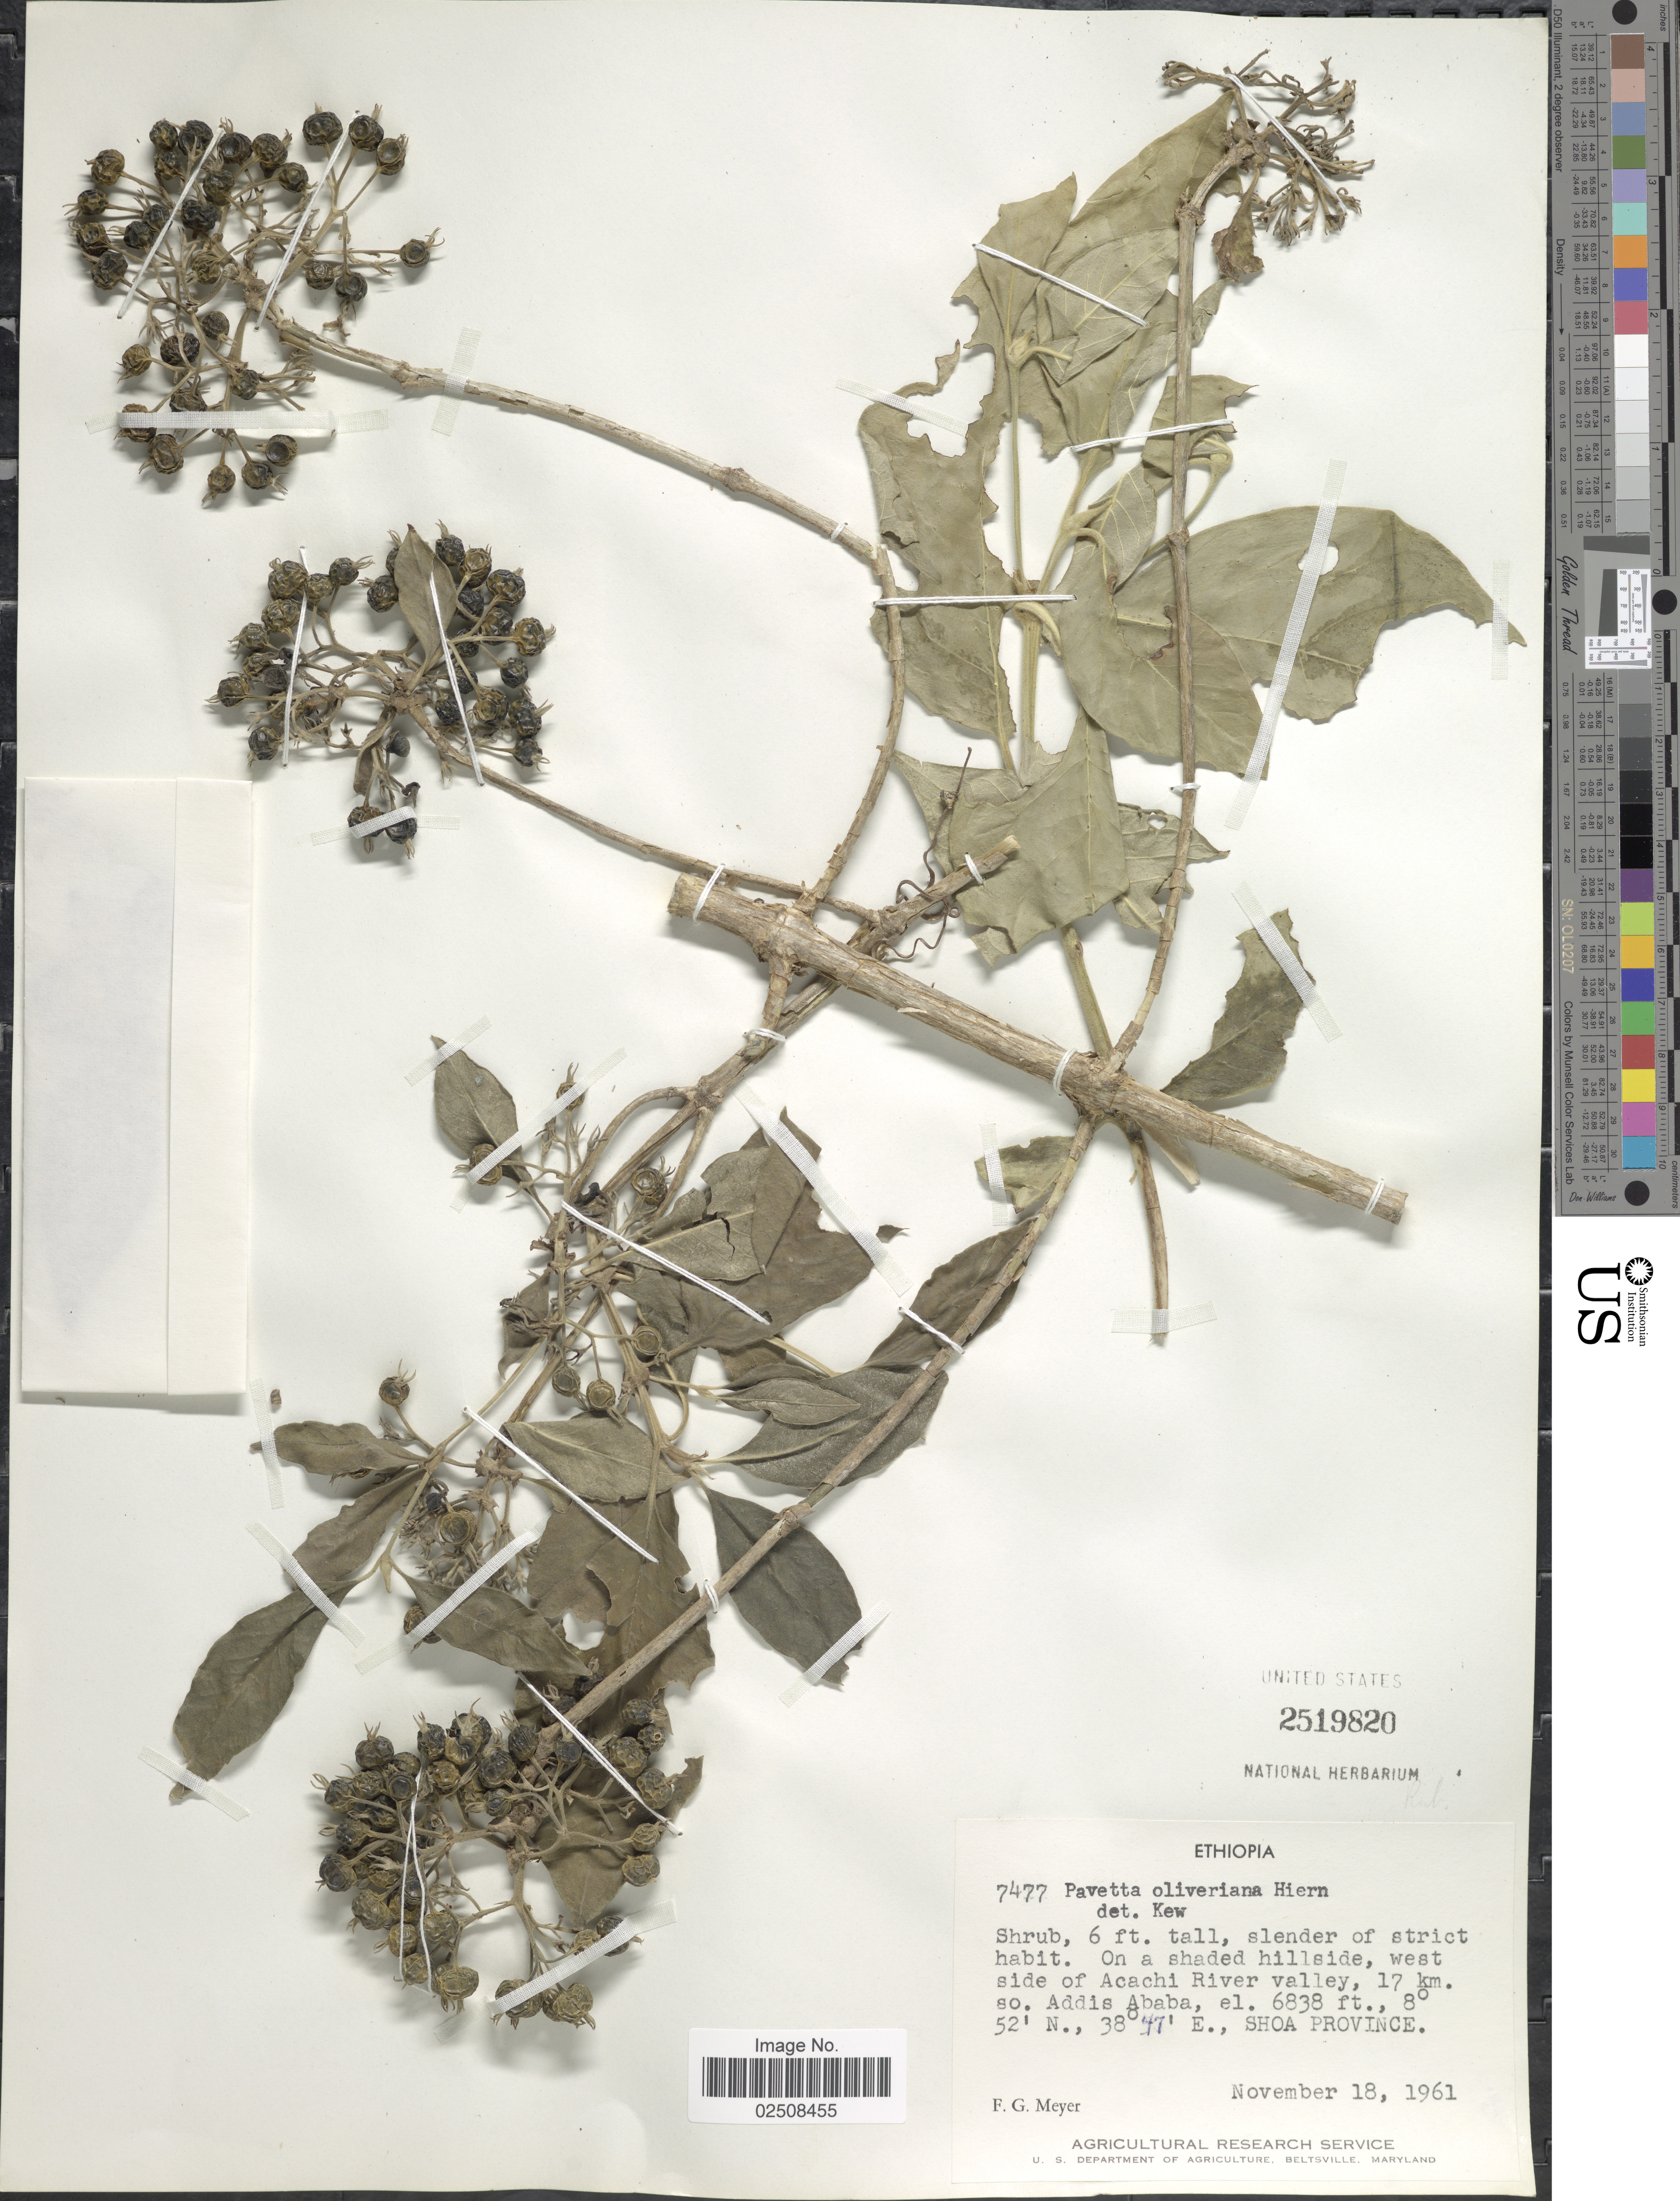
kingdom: Plantae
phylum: Tracheophyta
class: Magnoliopsida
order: Gentianales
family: Rubiaceae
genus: Pavetta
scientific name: Pavetta oliveriana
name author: Hiern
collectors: F. G. Meyer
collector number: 7477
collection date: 1961-11-18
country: Ethiopia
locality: On a shaded hillside, west side of Acachi River valley, 17 km. so. Addis Ababa, Shoa Province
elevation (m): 2084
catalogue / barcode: US 2519820